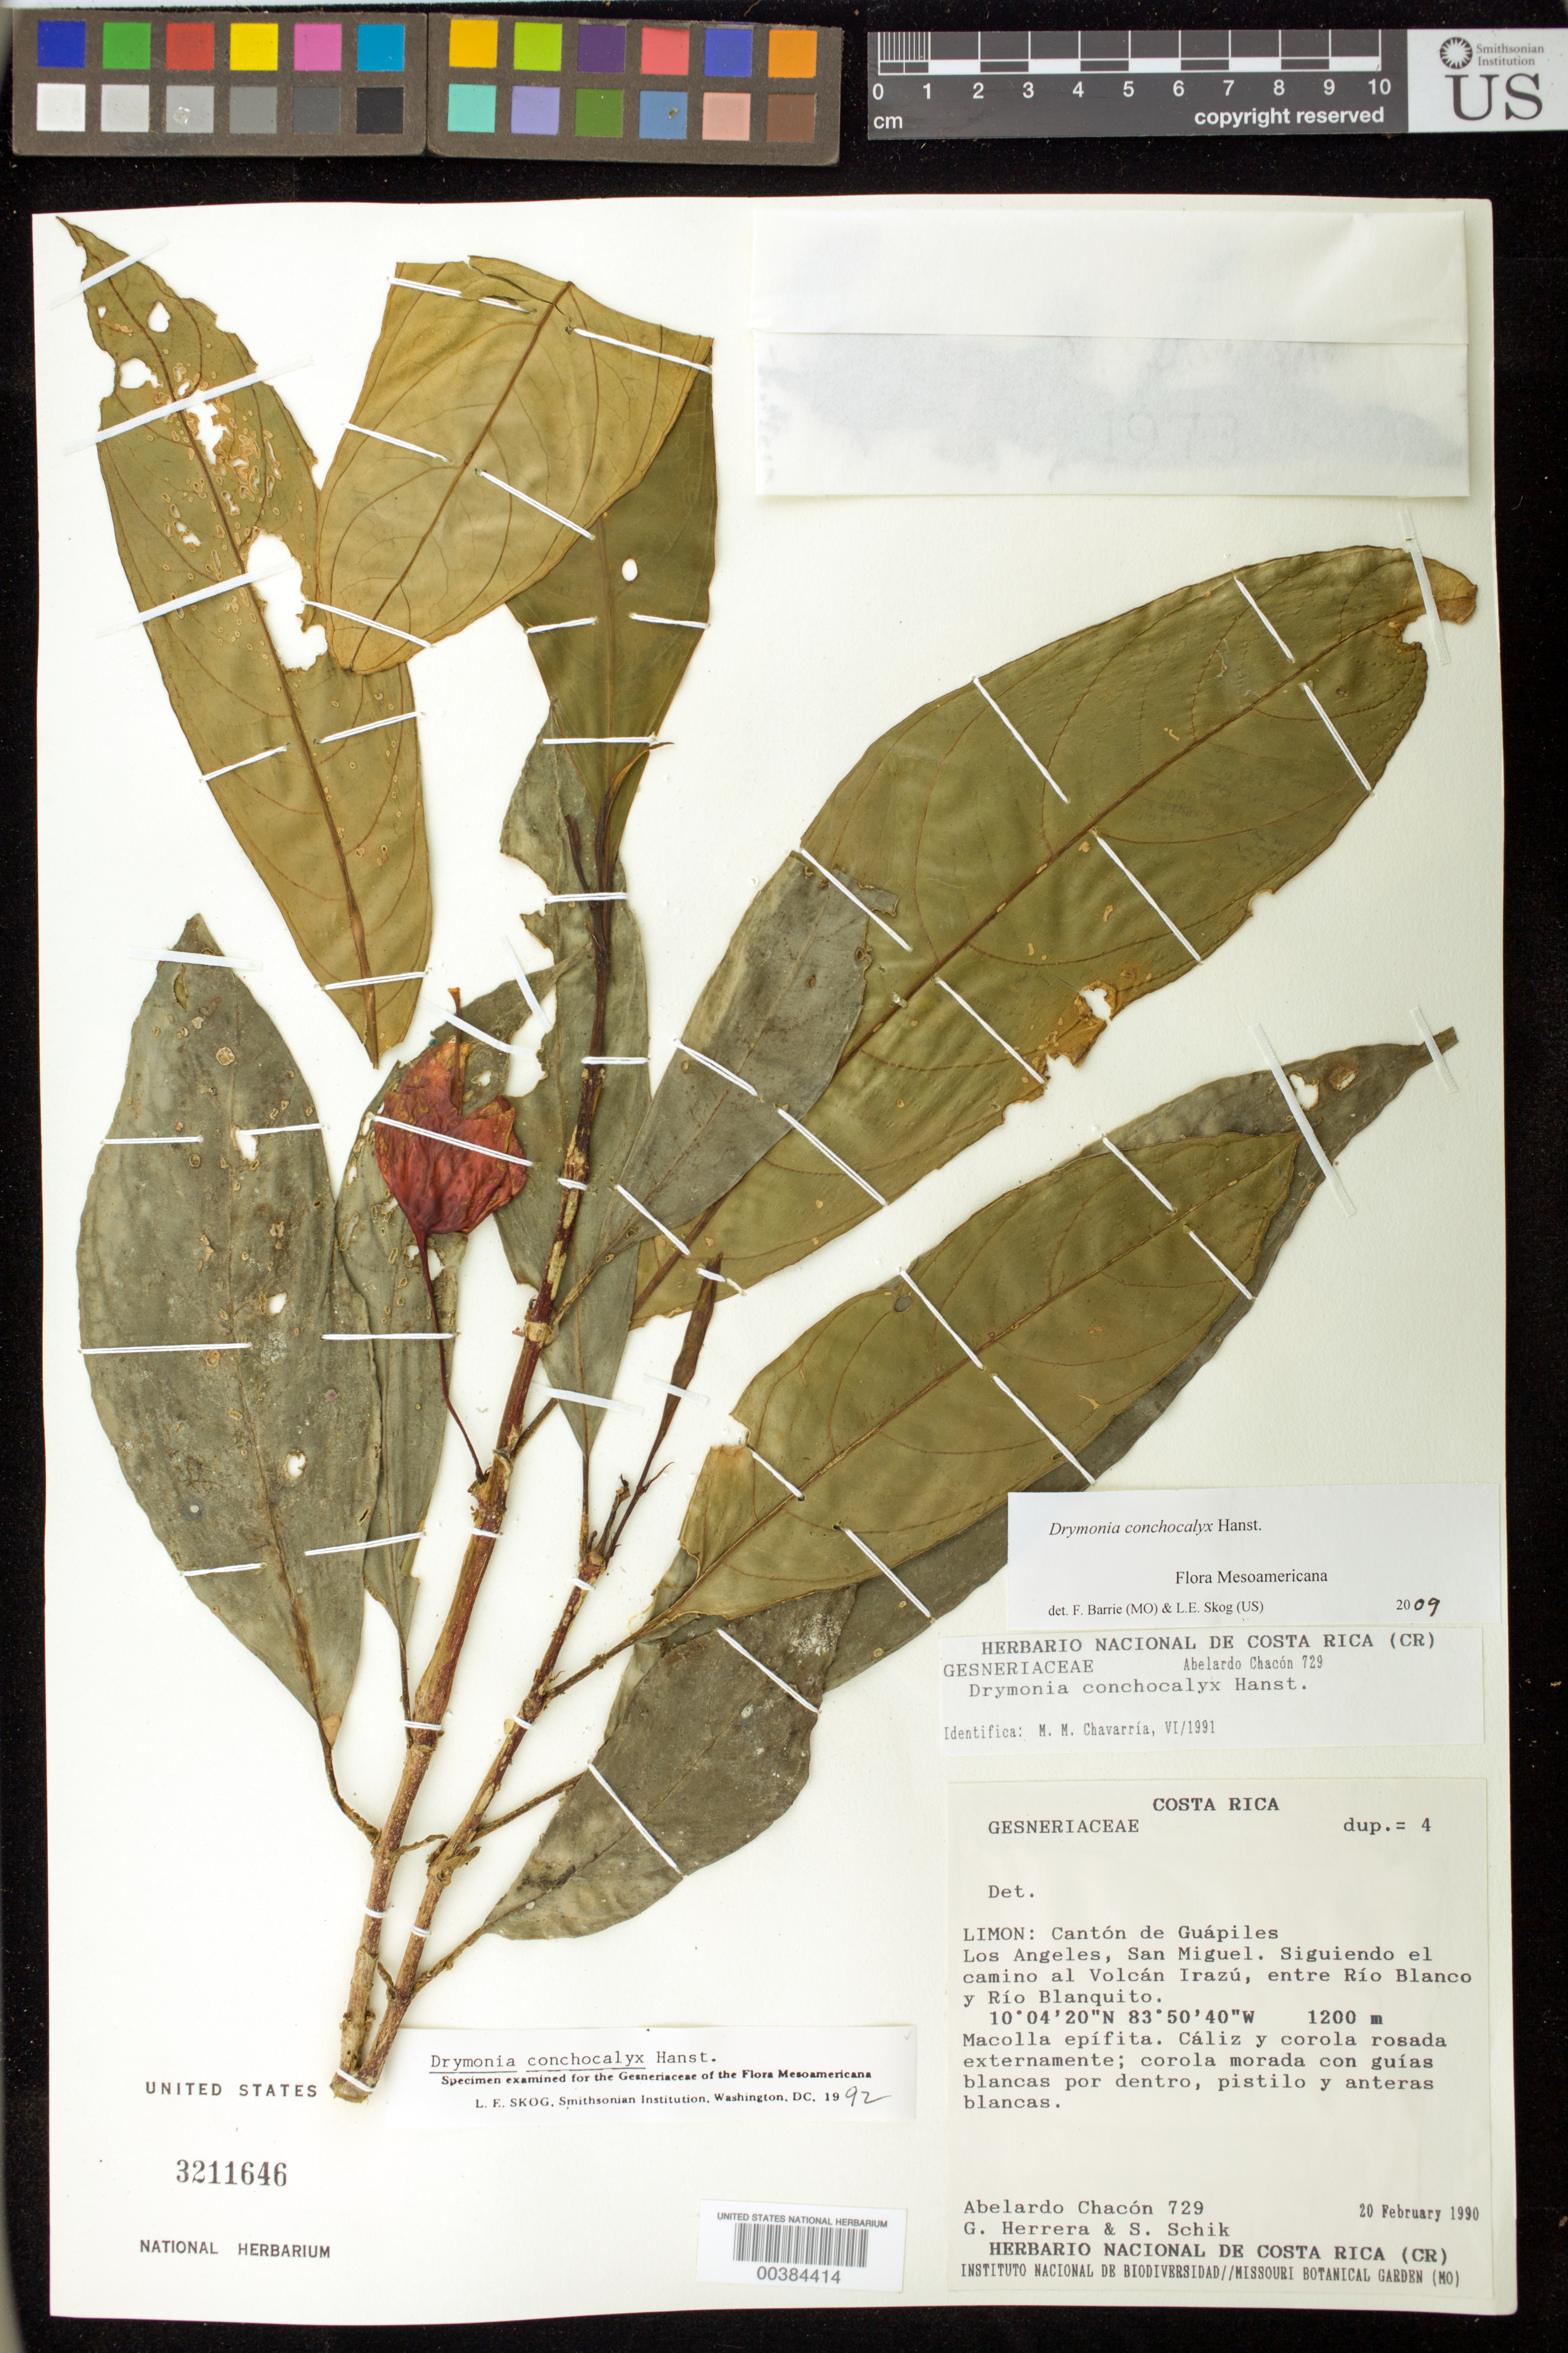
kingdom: Plantae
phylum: Tracheophyta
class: Magnoliopsida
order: Lamiales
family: Gesneriaceae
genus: Drymonia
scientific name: Drymonia conchocalyx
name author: Hanst.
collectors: A. Chacón, G. Herrera & S. Schik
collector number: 729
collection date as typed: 20 Feb 1990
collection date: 1990-02-20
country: Costa Rica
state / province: Limón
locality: Canton de Guapiles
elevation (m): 1200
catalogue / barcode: US 3211646